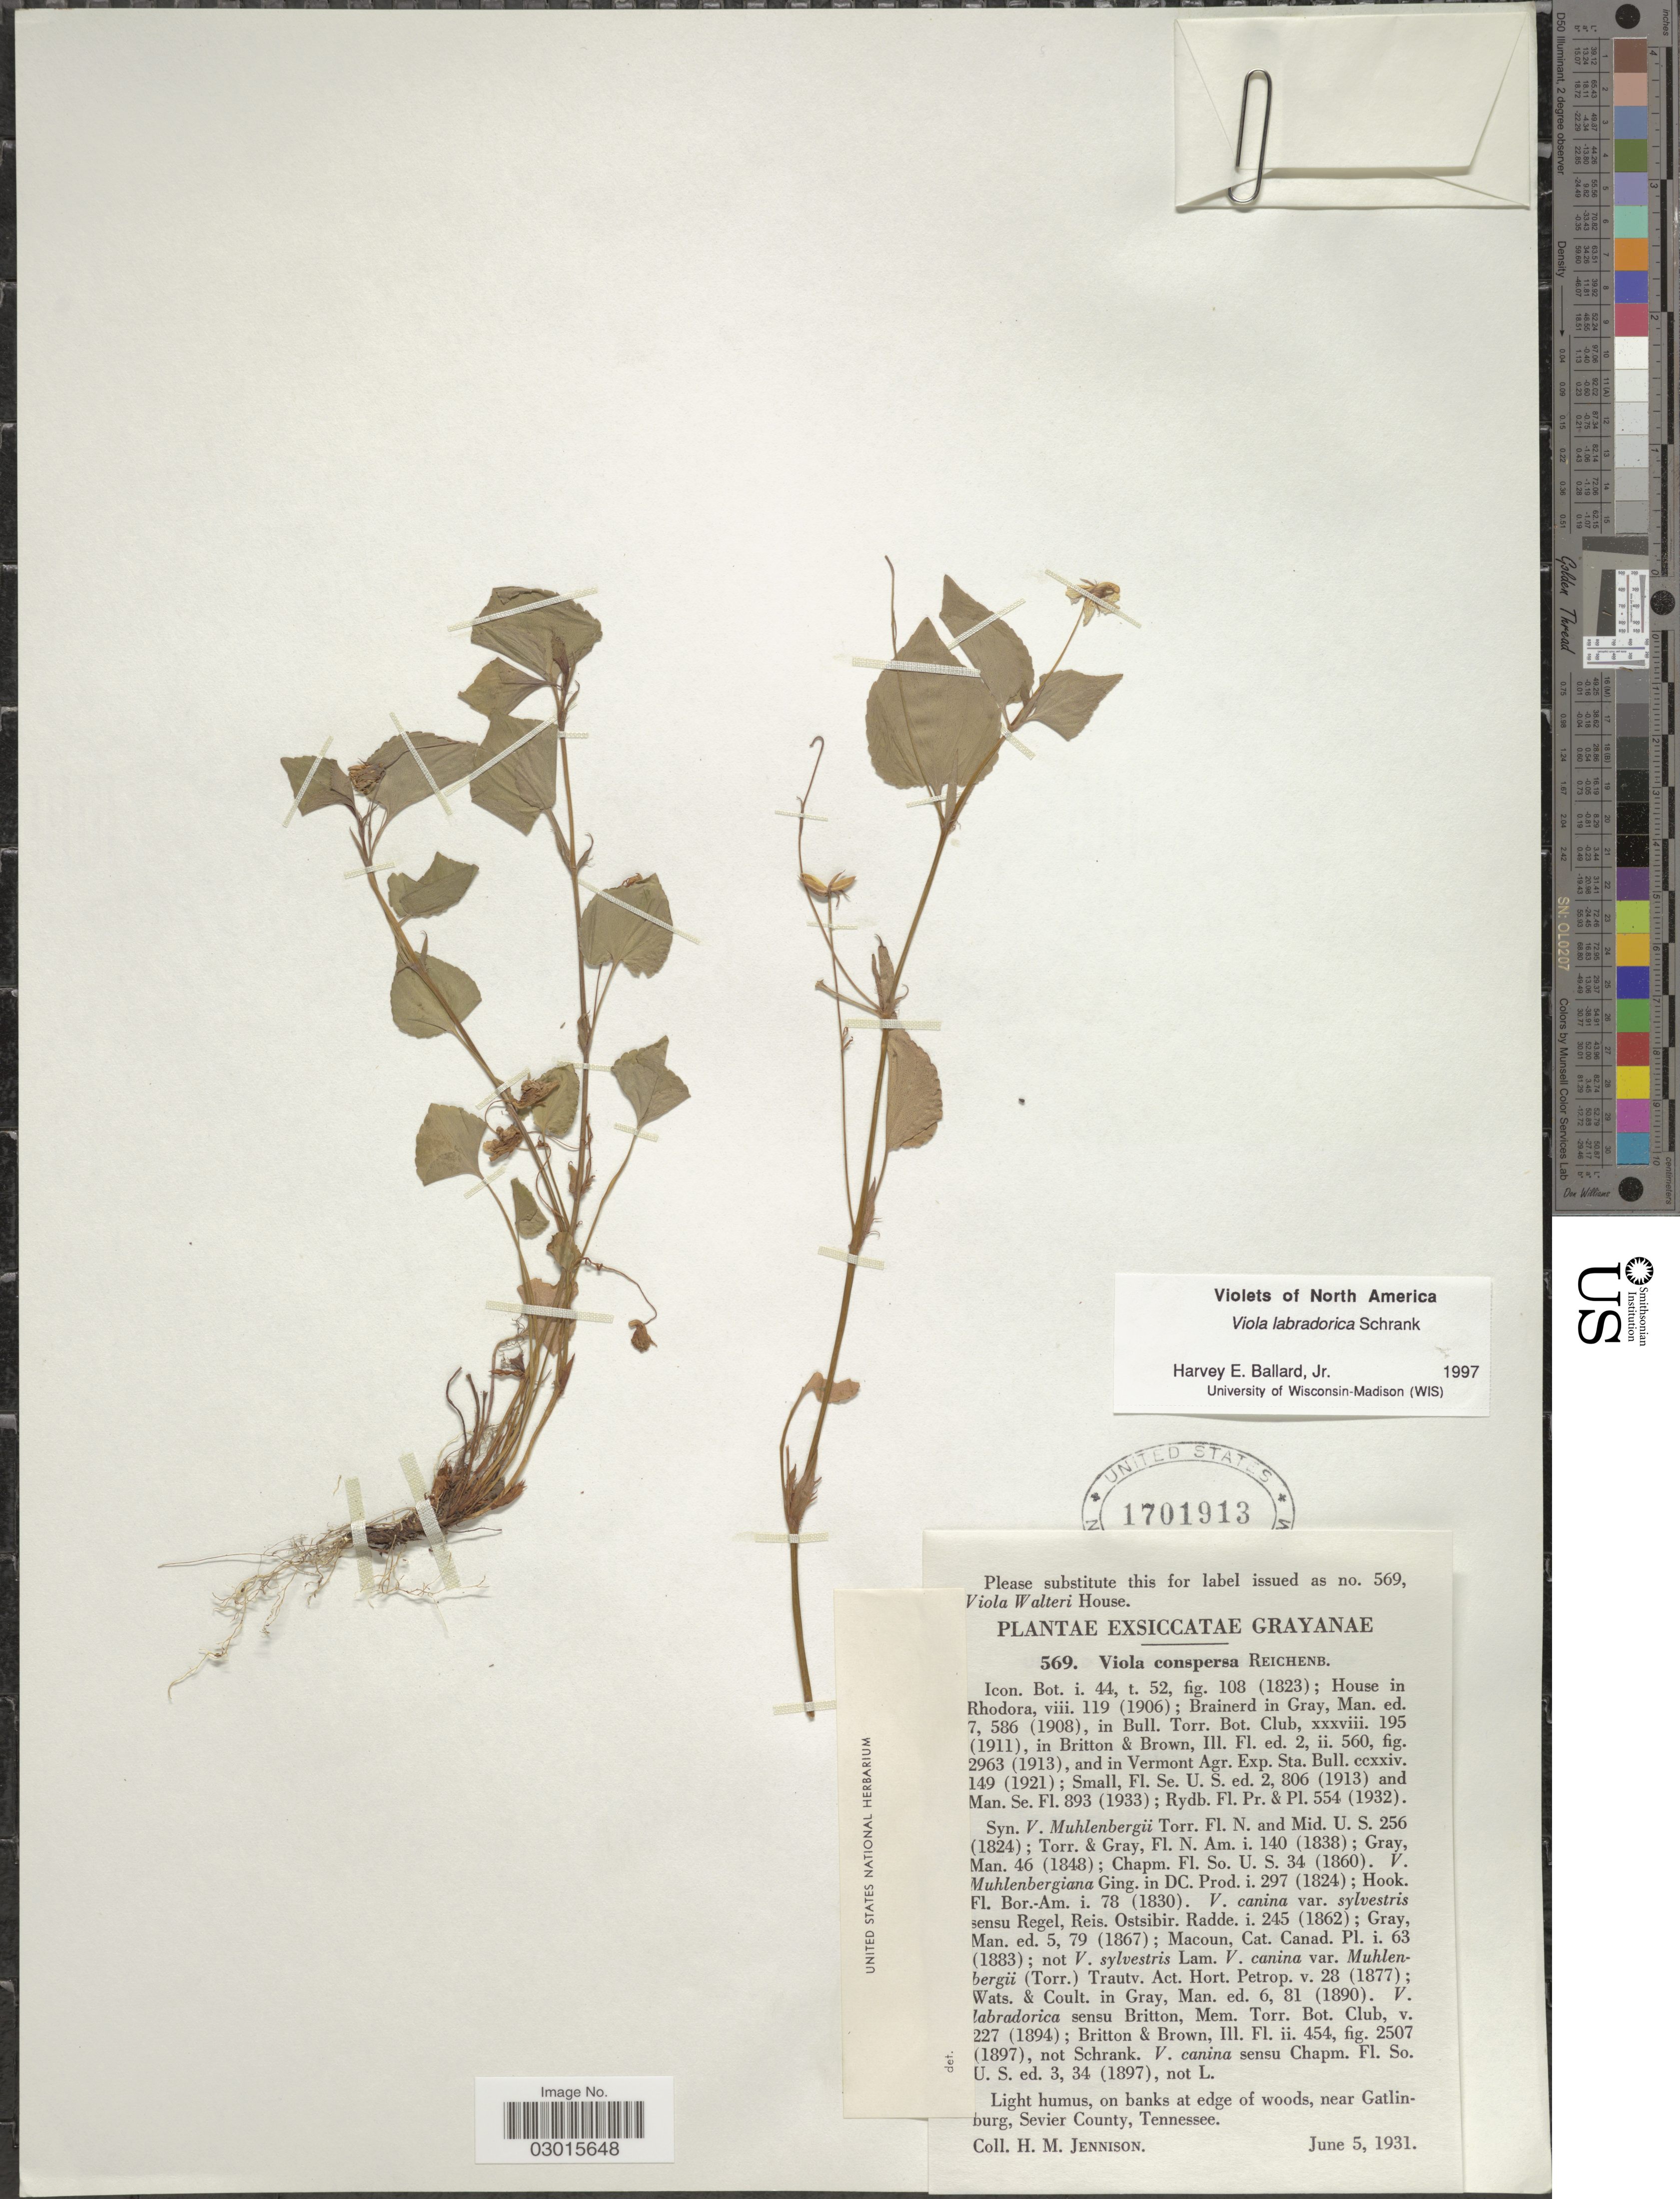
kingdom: Plantae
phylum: Tracheophyta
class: Magnoliopsida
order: Malpighiales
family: Violaceae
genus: Viola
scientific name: Viola labradorica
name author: Schrank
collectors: H. Jennison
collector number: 569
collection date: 1931-06-05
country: United States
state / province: Tennessee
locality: Grayanae. Near Gatlinburg, Sevier County.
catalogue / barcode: US 1701913